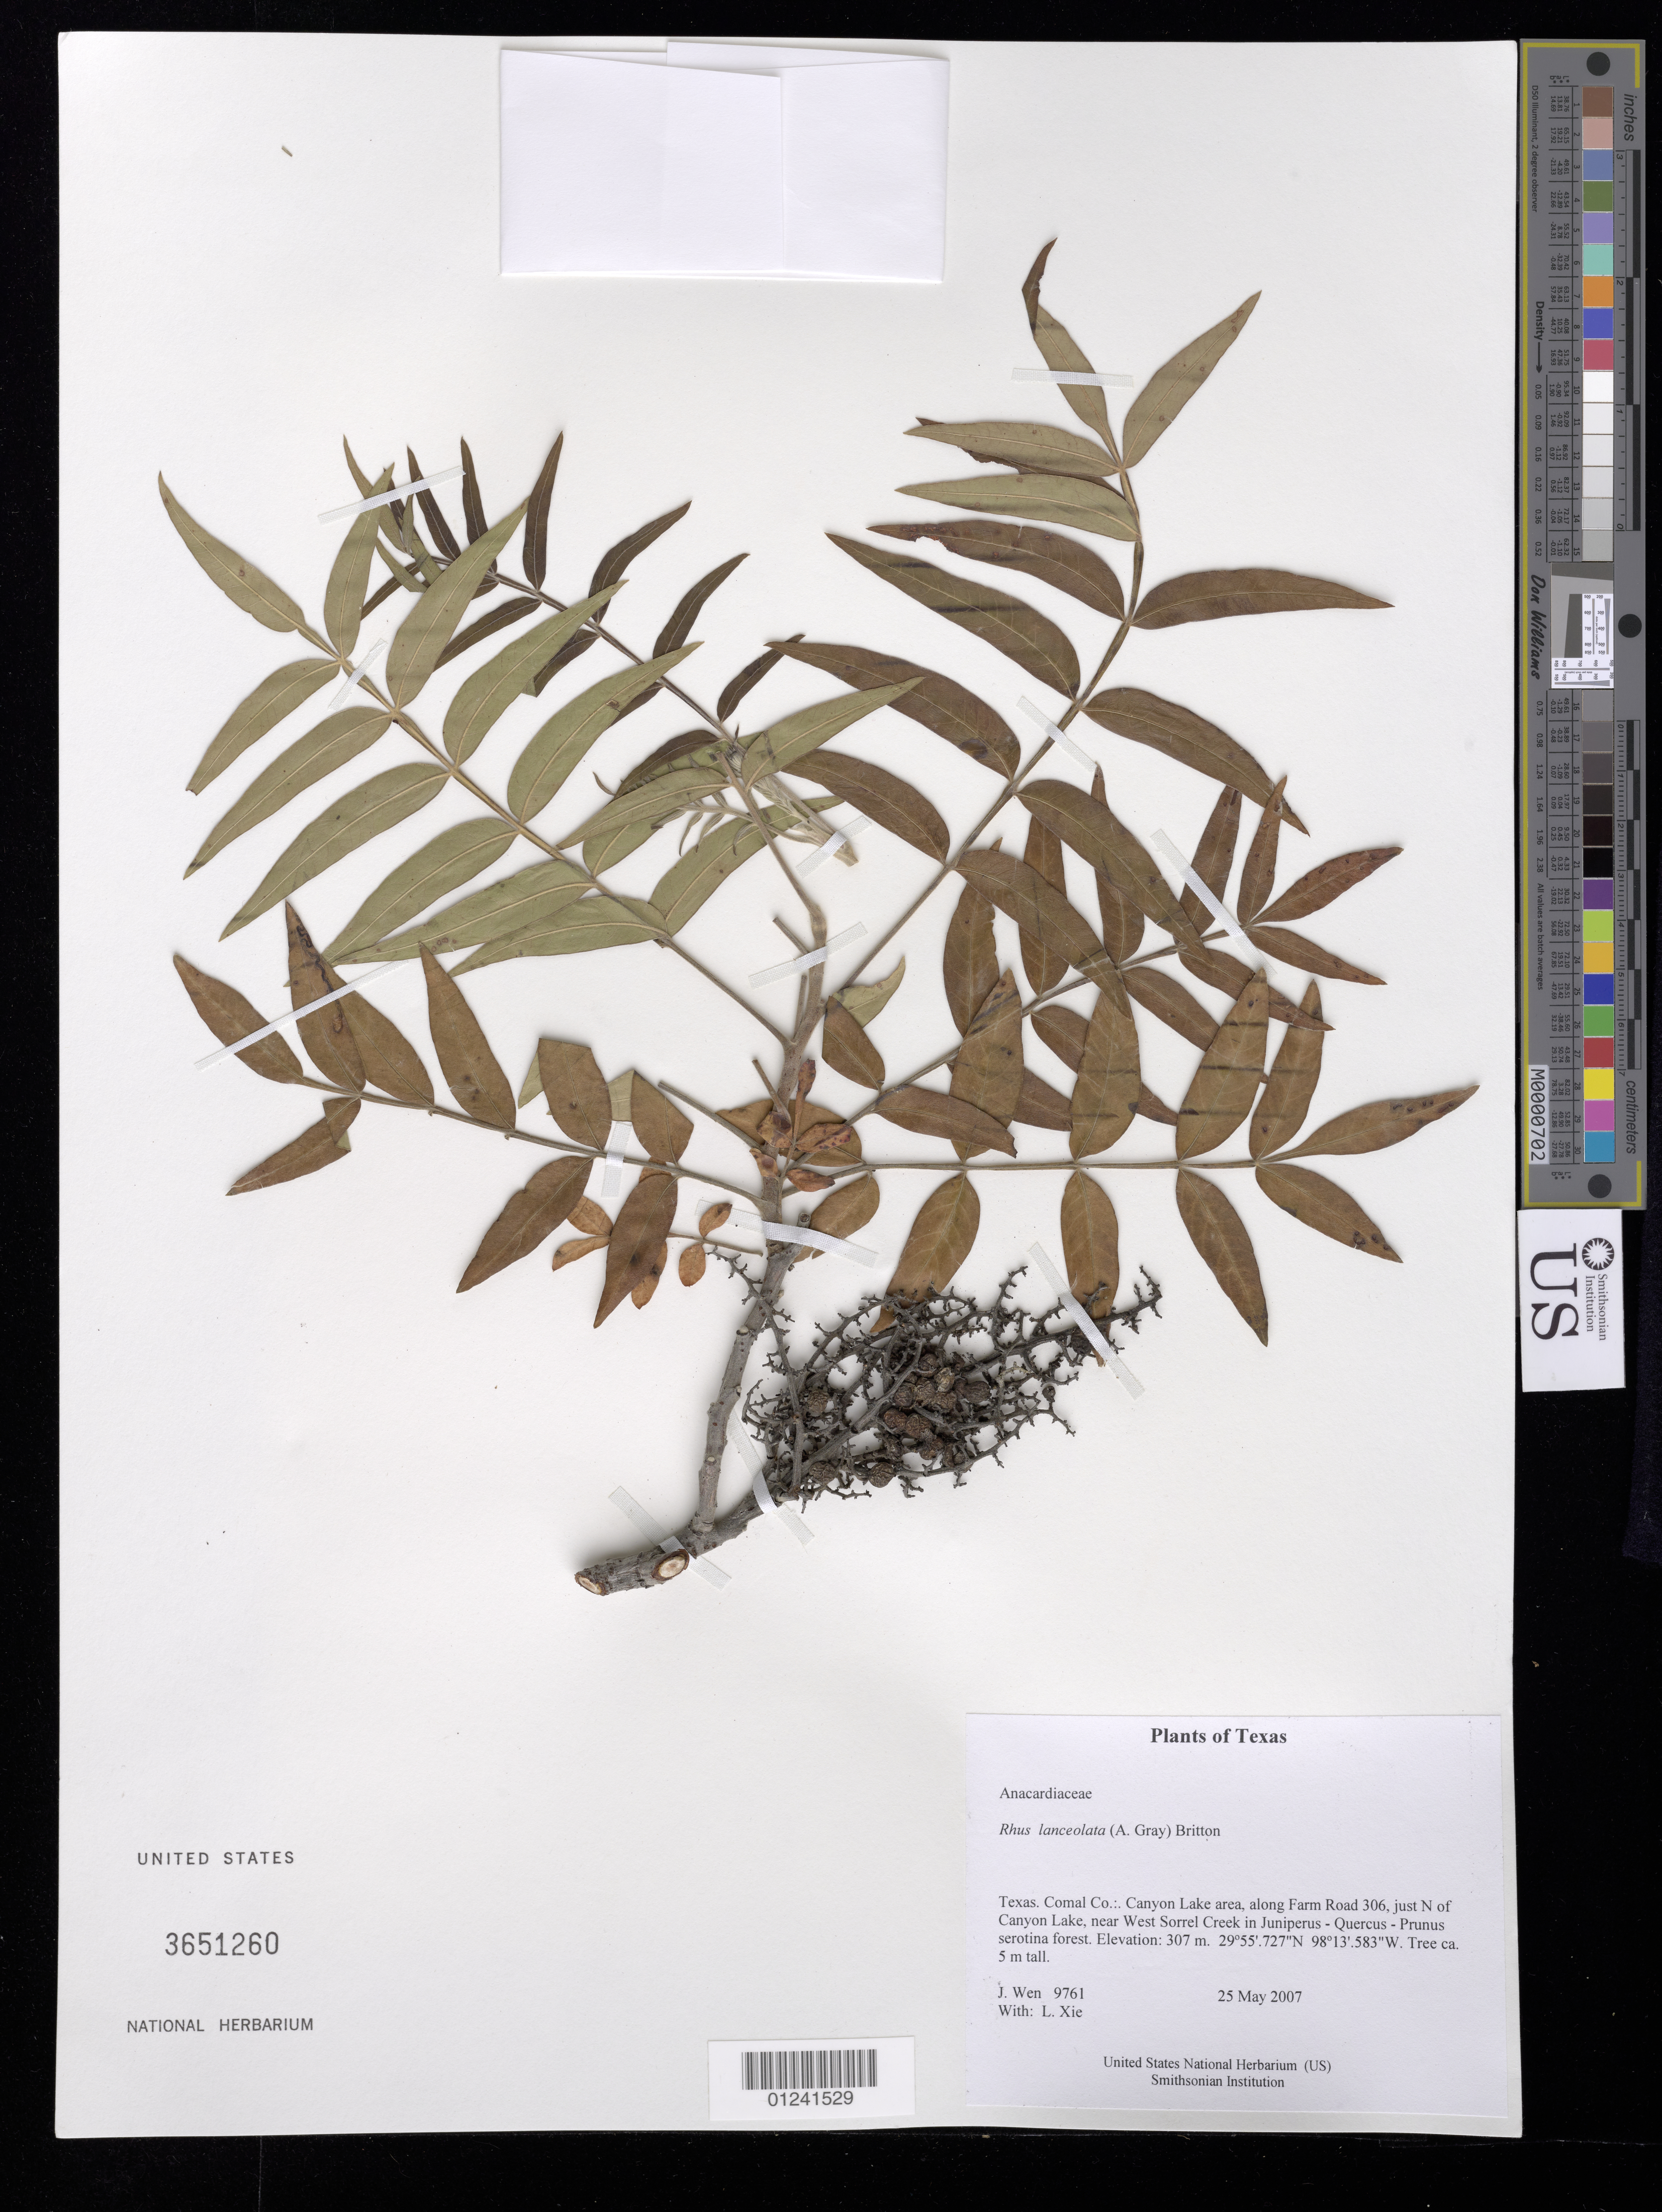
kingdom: Plantae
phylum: Tracheophyta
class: Magnoliopsida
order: Sapindales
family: Anacardiaceae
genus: Rhus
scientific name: Rhus lanceolata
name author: (A. Gray) Britton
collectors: J. Wen & L. Xie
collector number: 9761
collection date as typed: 25 May 2007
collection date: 2007-05-25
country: United States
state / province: Texas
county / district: Comal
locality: Canyon Lake area, along Farm Road 306, just N of Canyon Lake, near West Sorrel Creek in Juniperus - Quercus - Prunus serotina forest.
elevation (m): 307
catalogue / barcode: US 3651260